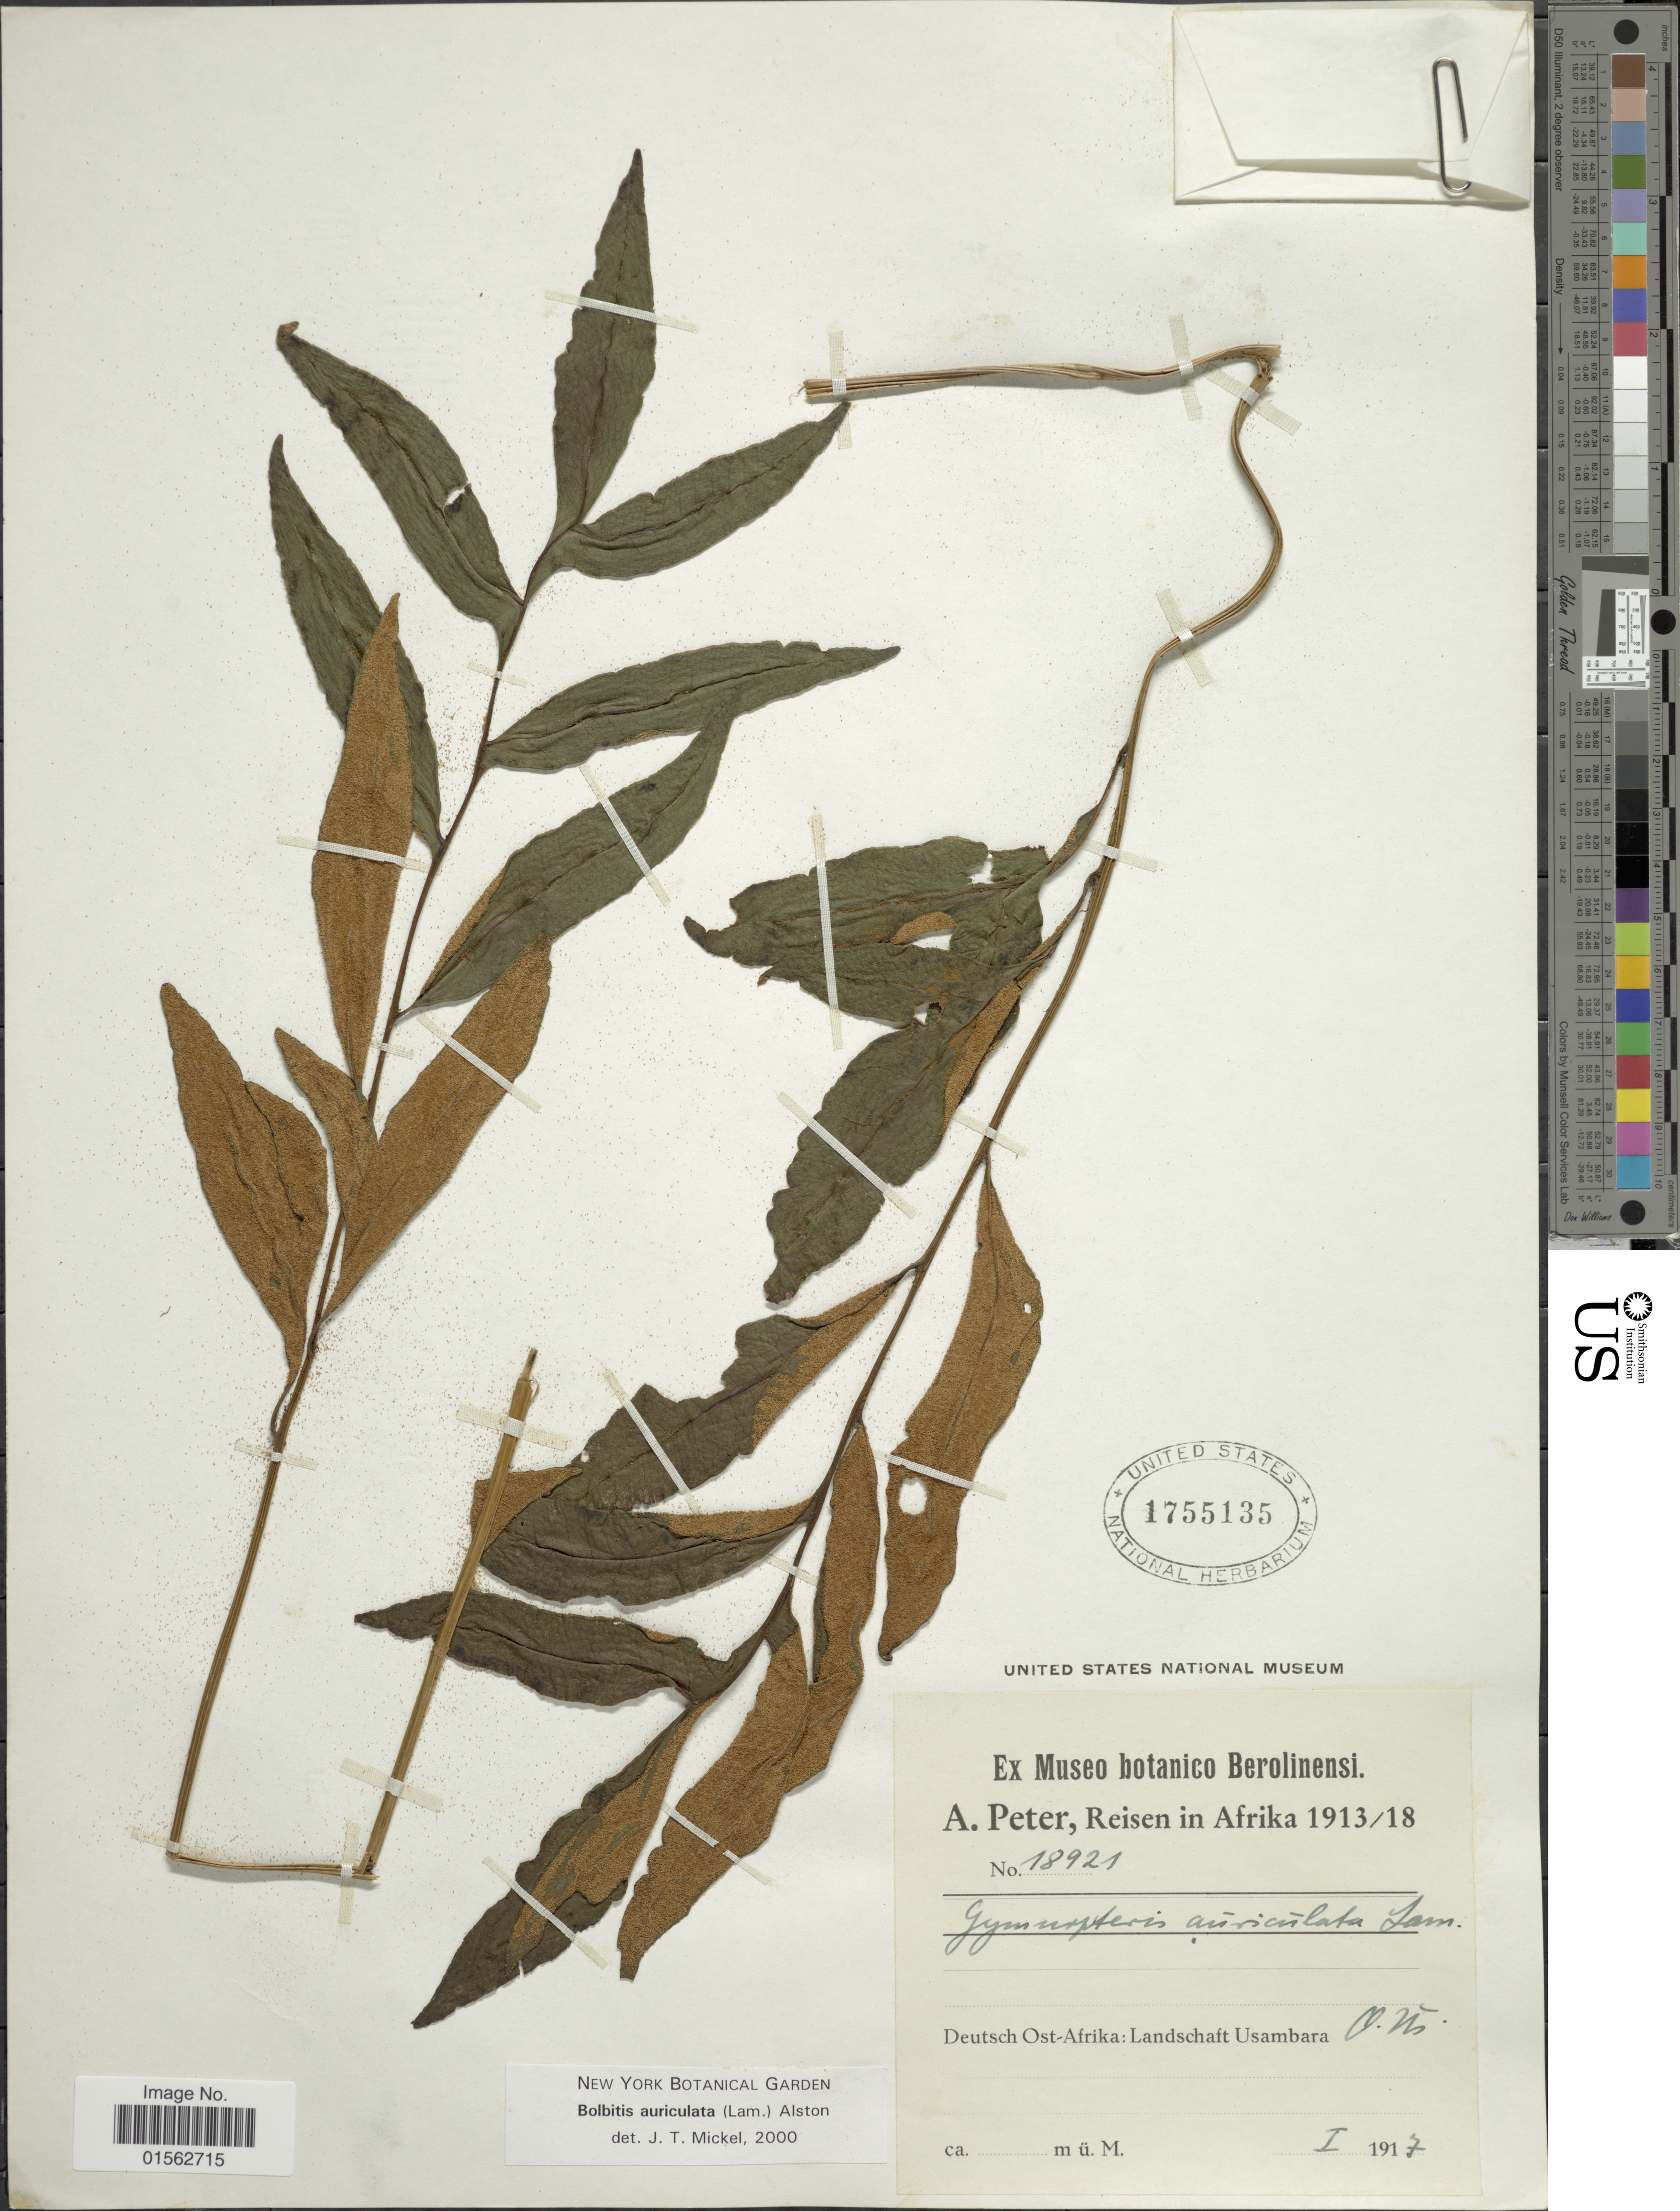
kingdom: Plantae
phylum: Tracheophyta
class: Polypodiopsida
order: Polypodiales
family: Dryopteridaceae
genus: Bolbitis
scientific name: Bolbitis auriculata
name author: (Lam.) Alston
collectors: A. Peter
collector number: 18921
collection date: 1917-01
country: Tanzania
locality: Afrika, Deutsch Ost-Afrika: landschaft Usambara OA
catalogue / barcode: US 1755135